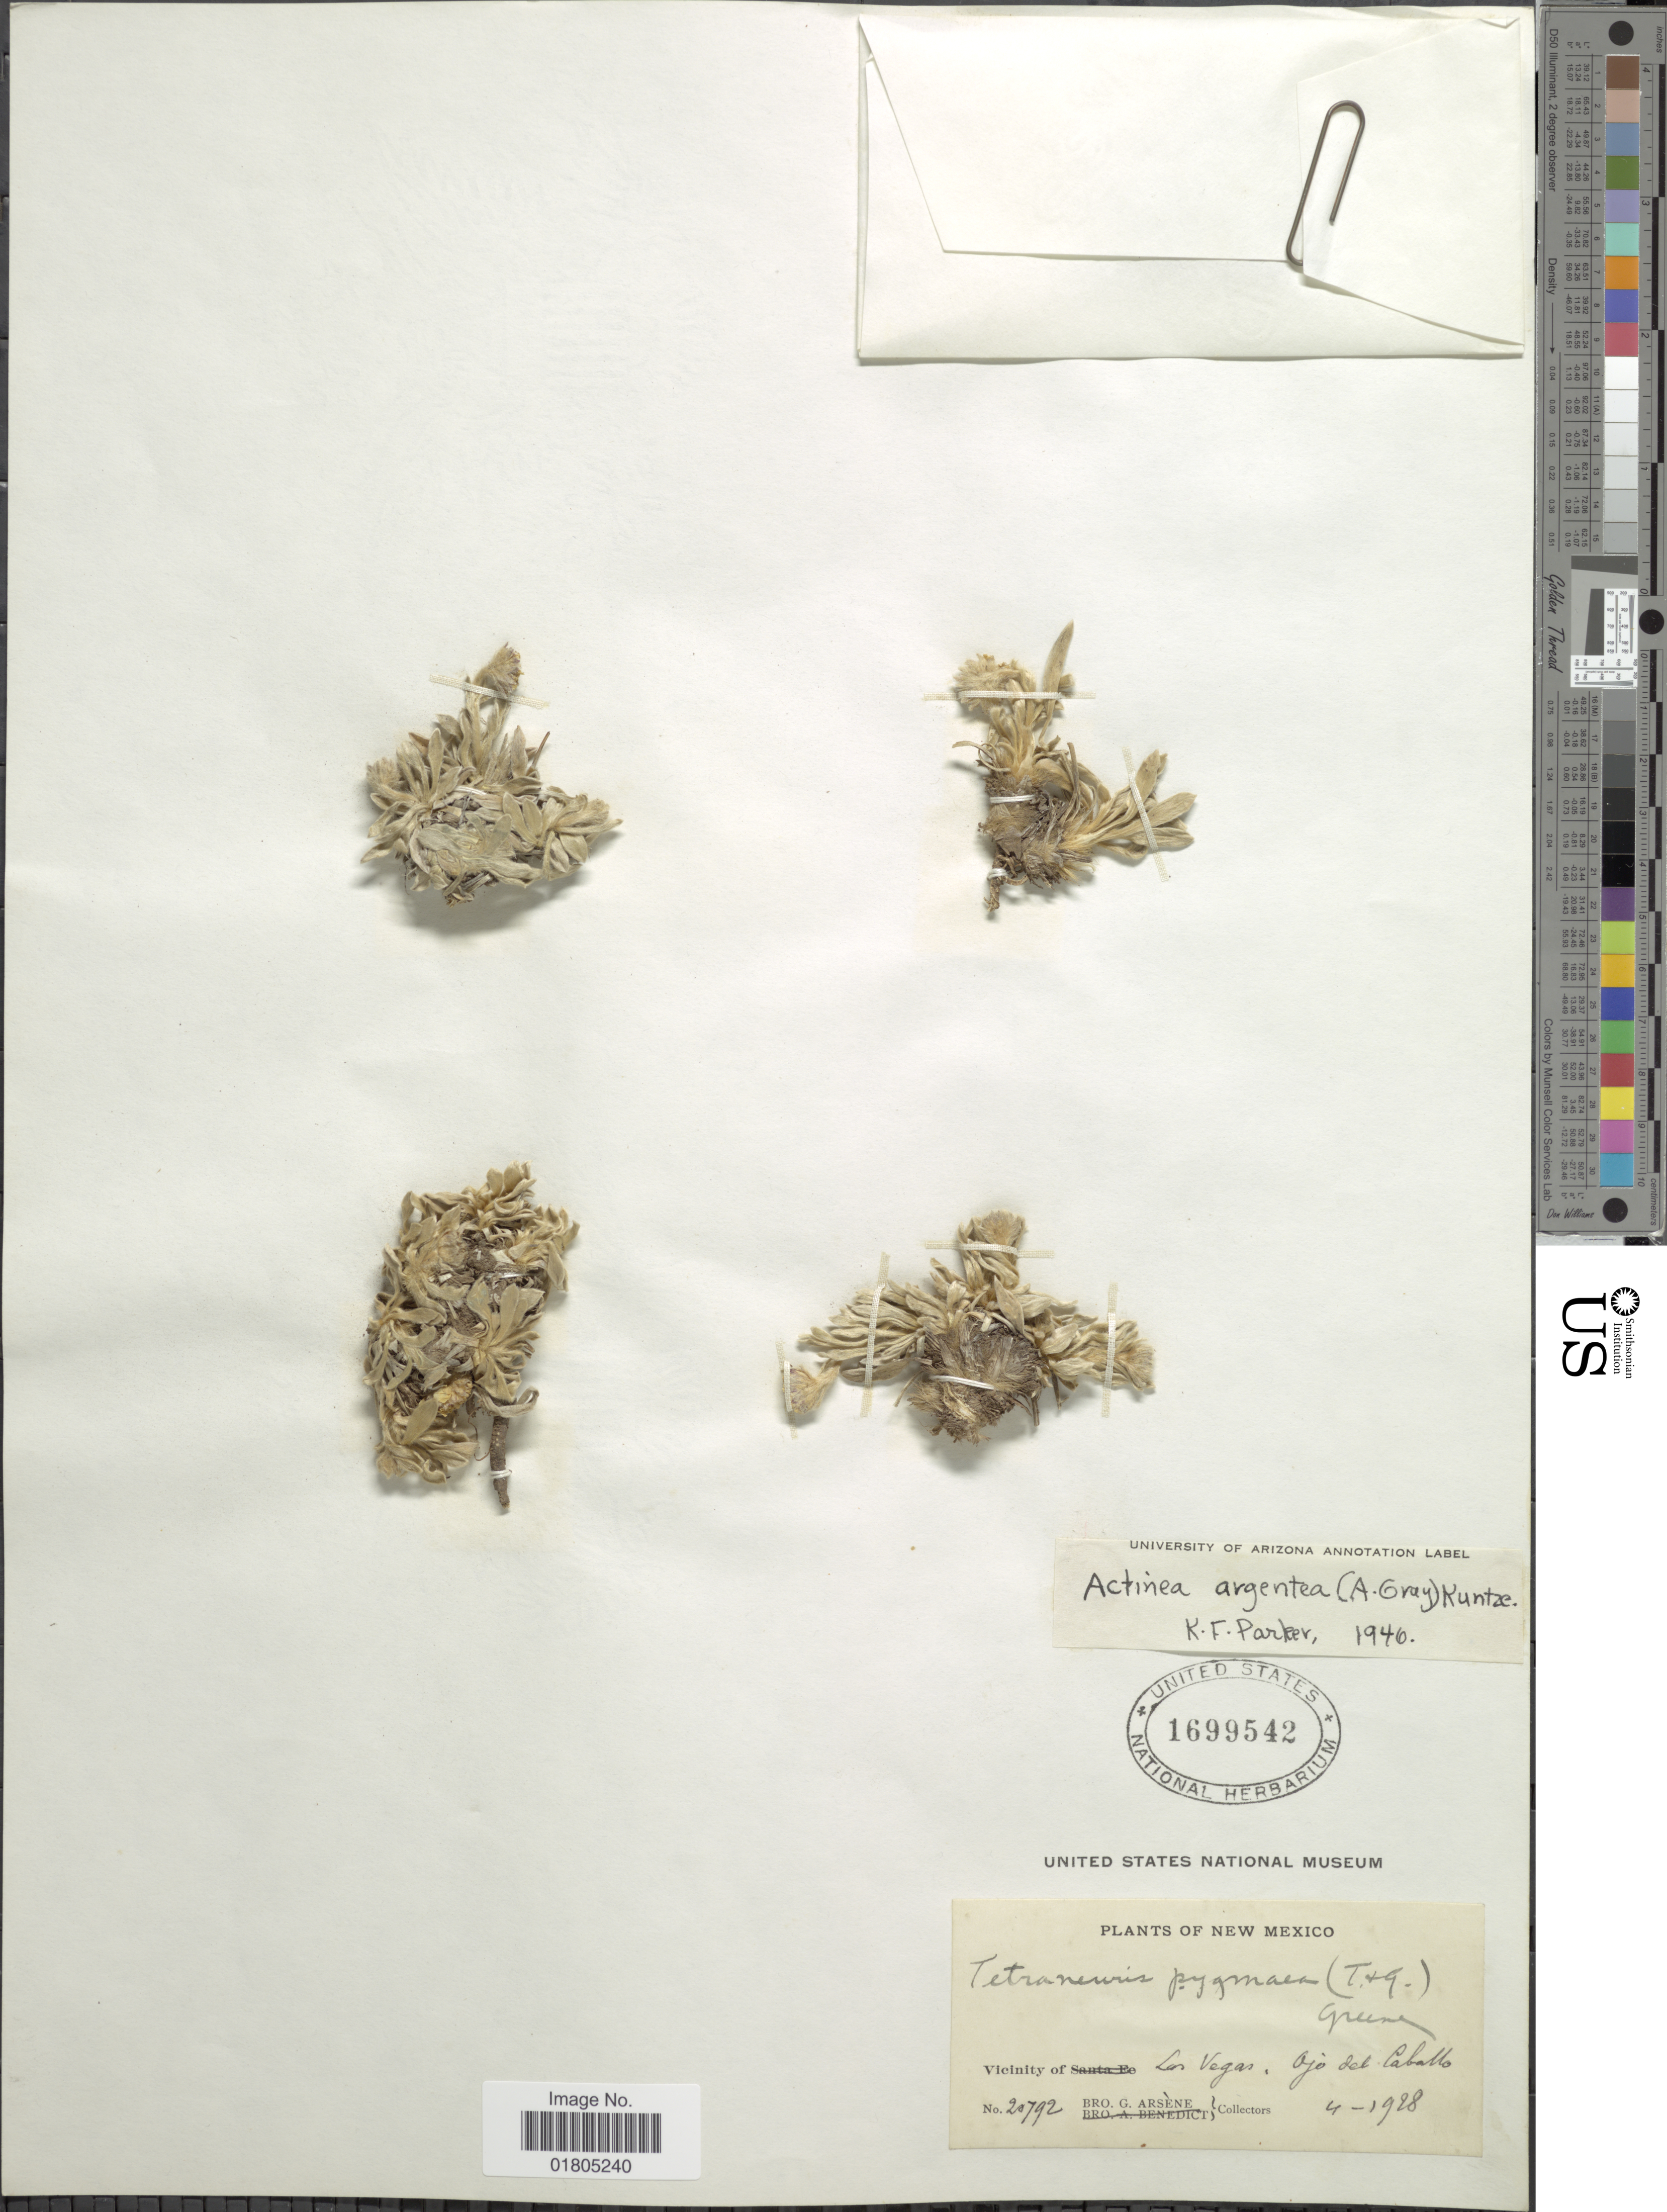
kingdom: Plantae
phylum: Tracheophyta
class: Magnoliopsida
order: Asterales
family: Asteraceae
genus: Actinea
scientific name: Actinea argentea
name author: (A. Gray) Kuntze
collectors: Bro. G. Arsène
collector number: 20792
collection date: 1928-04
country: United States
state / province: New Mexico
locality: Vicinity of Las Vegas, Ojo del Caballo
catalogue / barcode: US 1699542